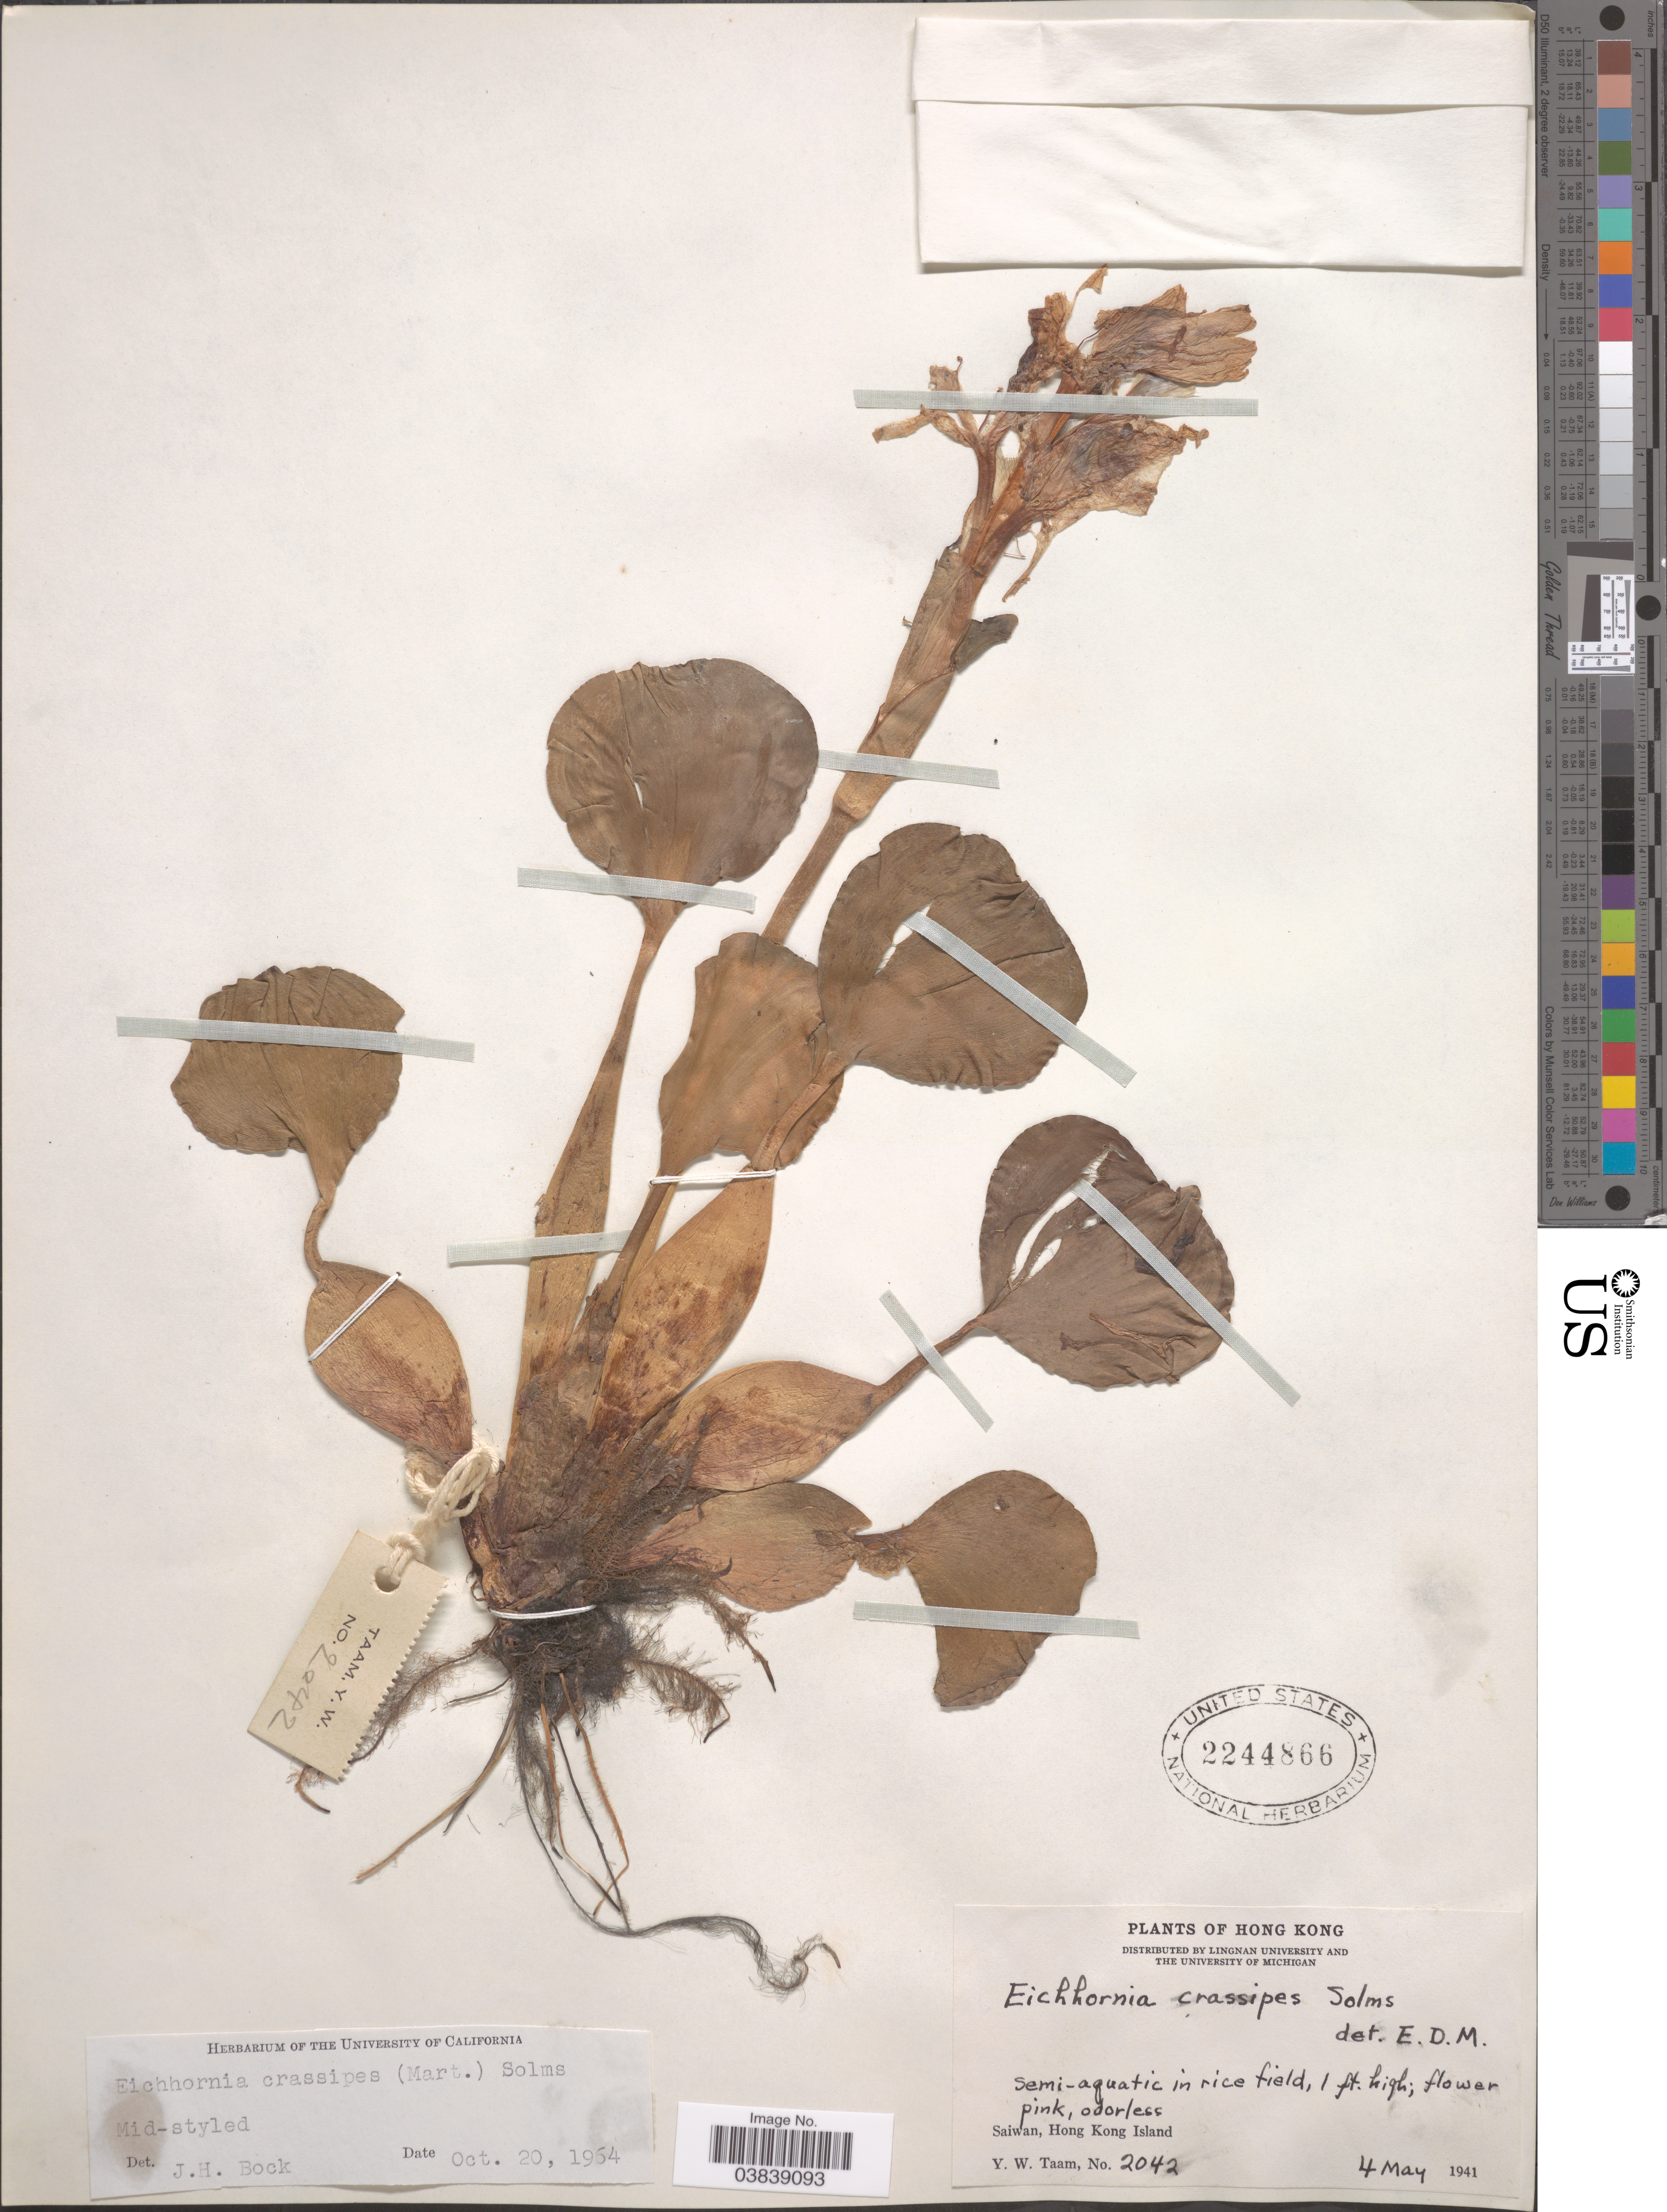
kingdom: Plantae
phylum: Tracheophyta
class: Liliopsida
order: Commelinales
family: Pontederiaceae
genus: Eichhornia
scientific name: Eichhornia crassipes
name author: (Mart.) Solms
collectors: Y. W. Taam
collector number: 2042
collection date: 1941-05-04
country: China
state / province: Hong Kong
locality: Saiwan, Hong Kong Island.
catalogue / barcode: US 2244866